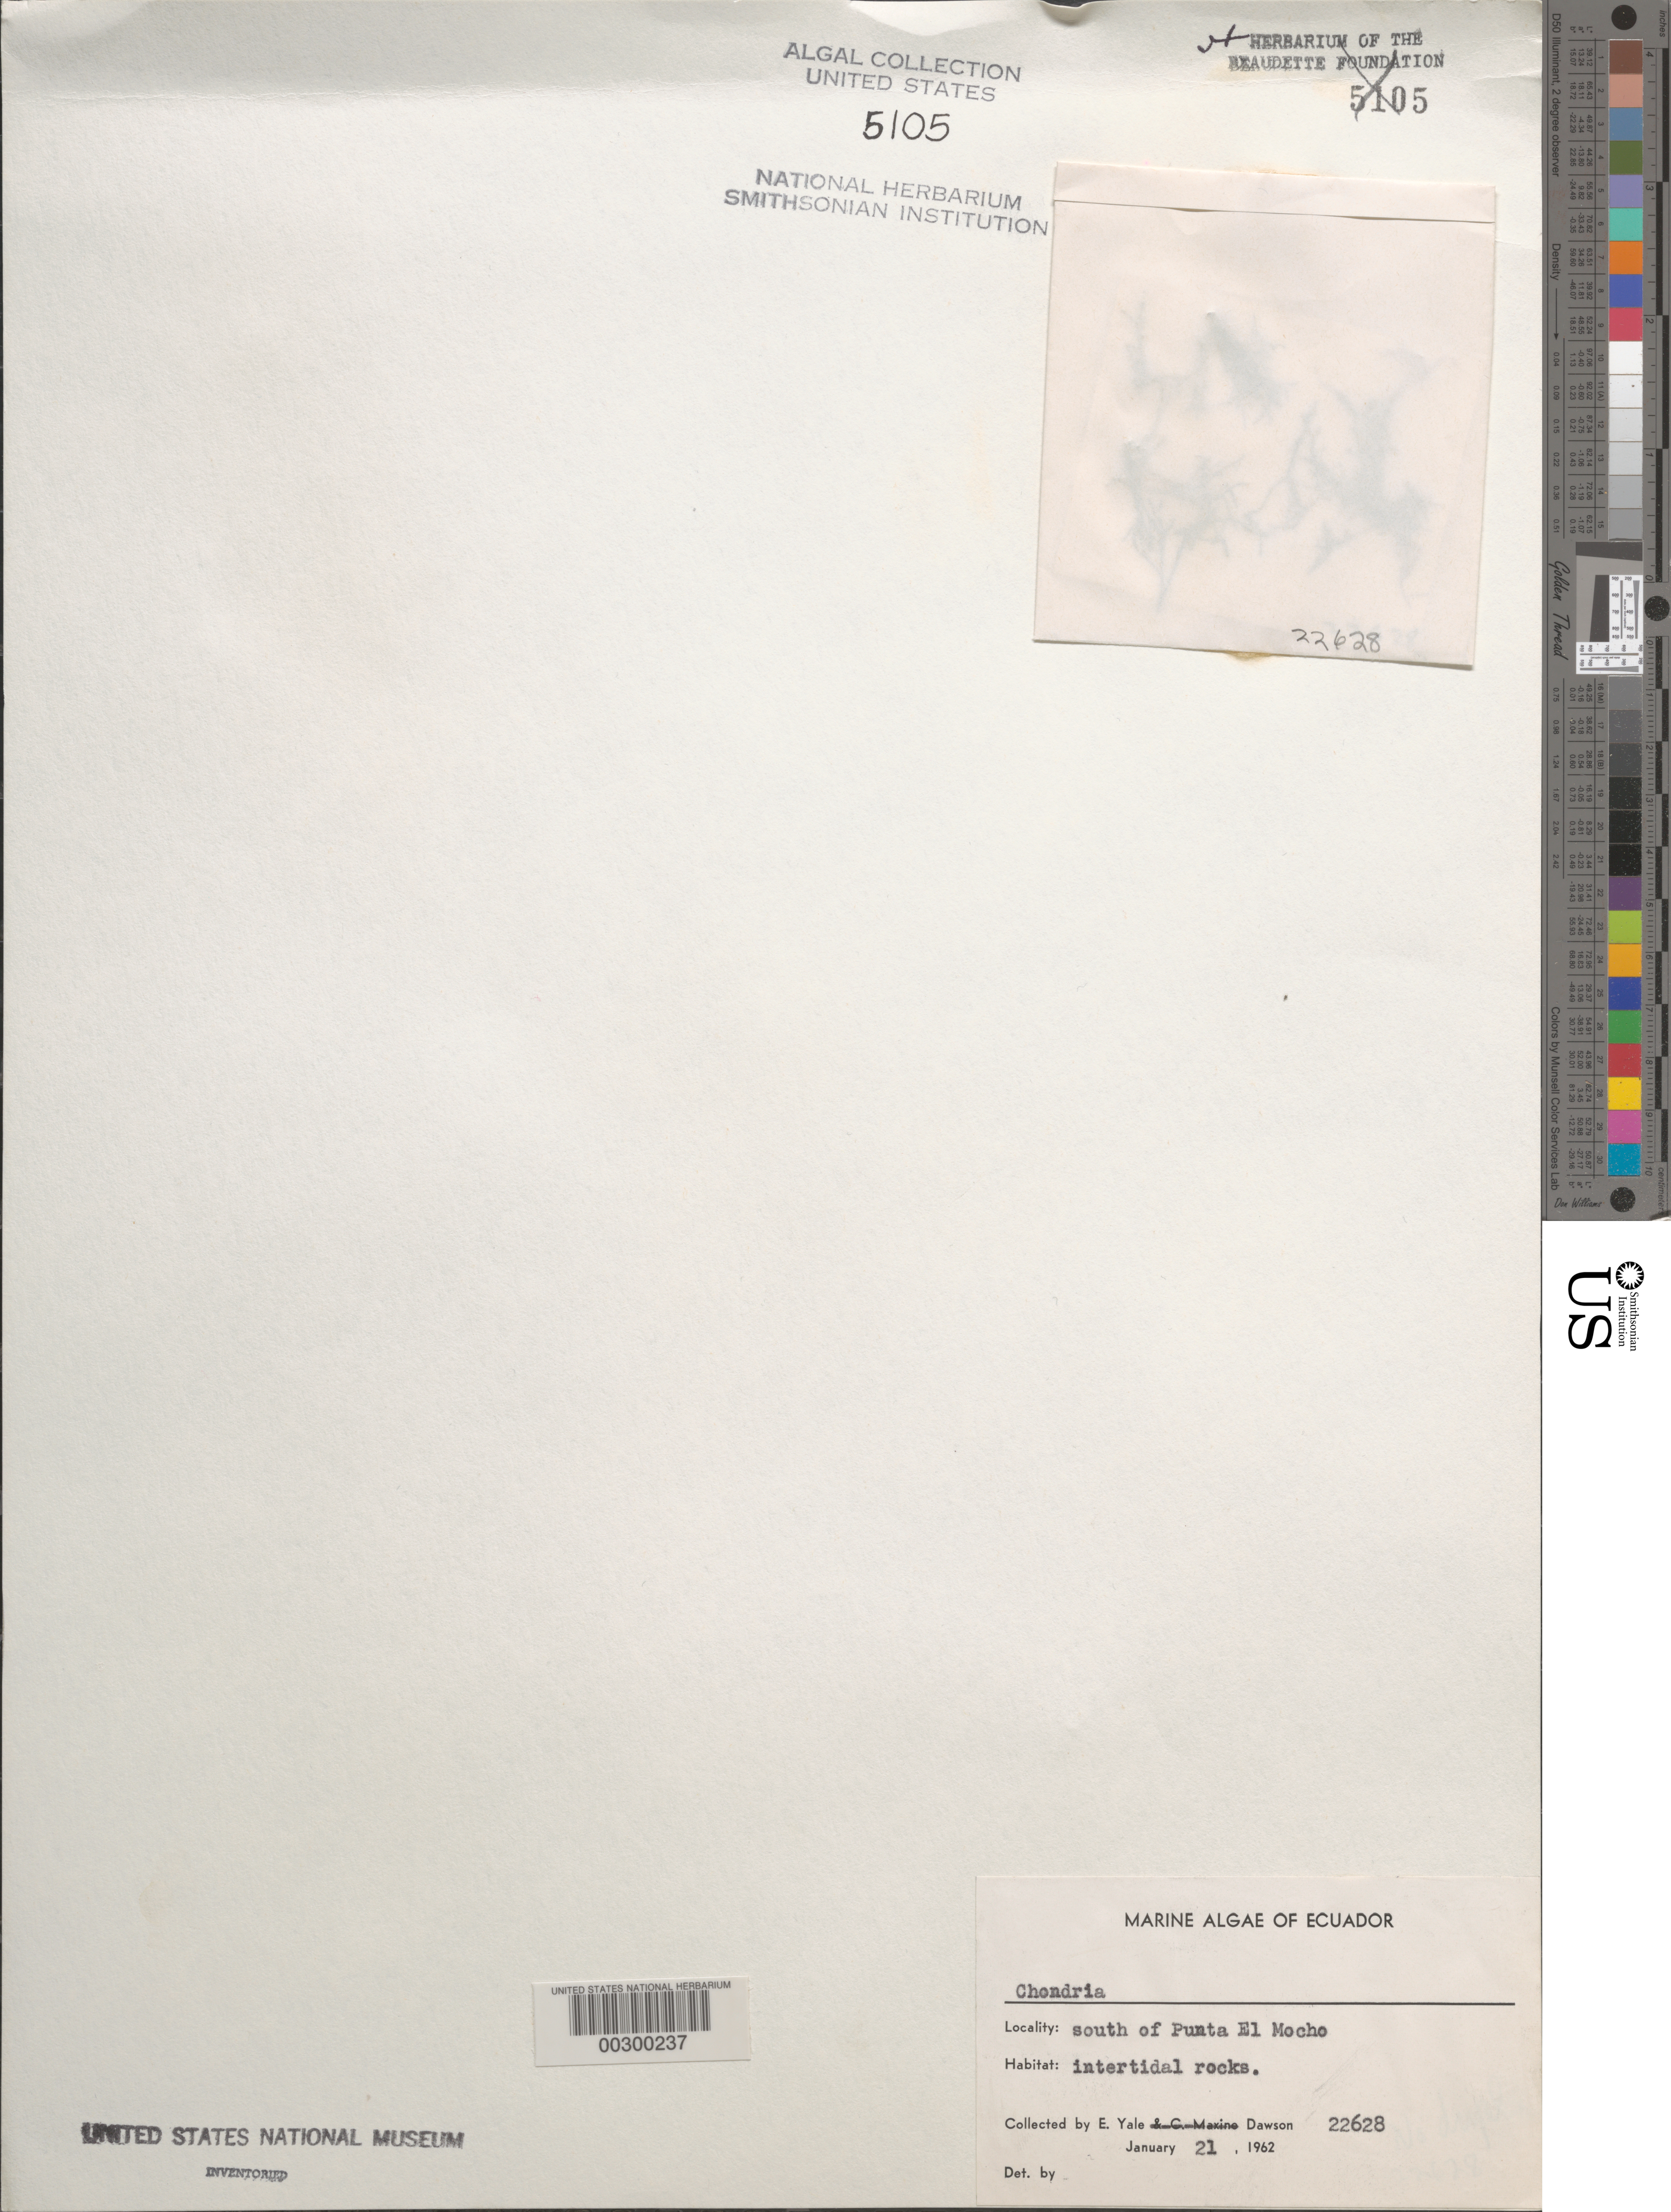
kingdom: Plantae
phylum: Rhodophyta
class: Florideophyceae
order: Ceramiales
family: Rhodomelaceae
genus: Chondria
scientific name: Chondria sp.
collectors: E. Y. Dawson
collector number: EYD 22628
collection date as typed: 21 Jan 1962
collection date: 1962-01-21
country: Ecuador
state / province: Guayas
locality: South of Punta el Mocho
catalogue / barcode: US 5105